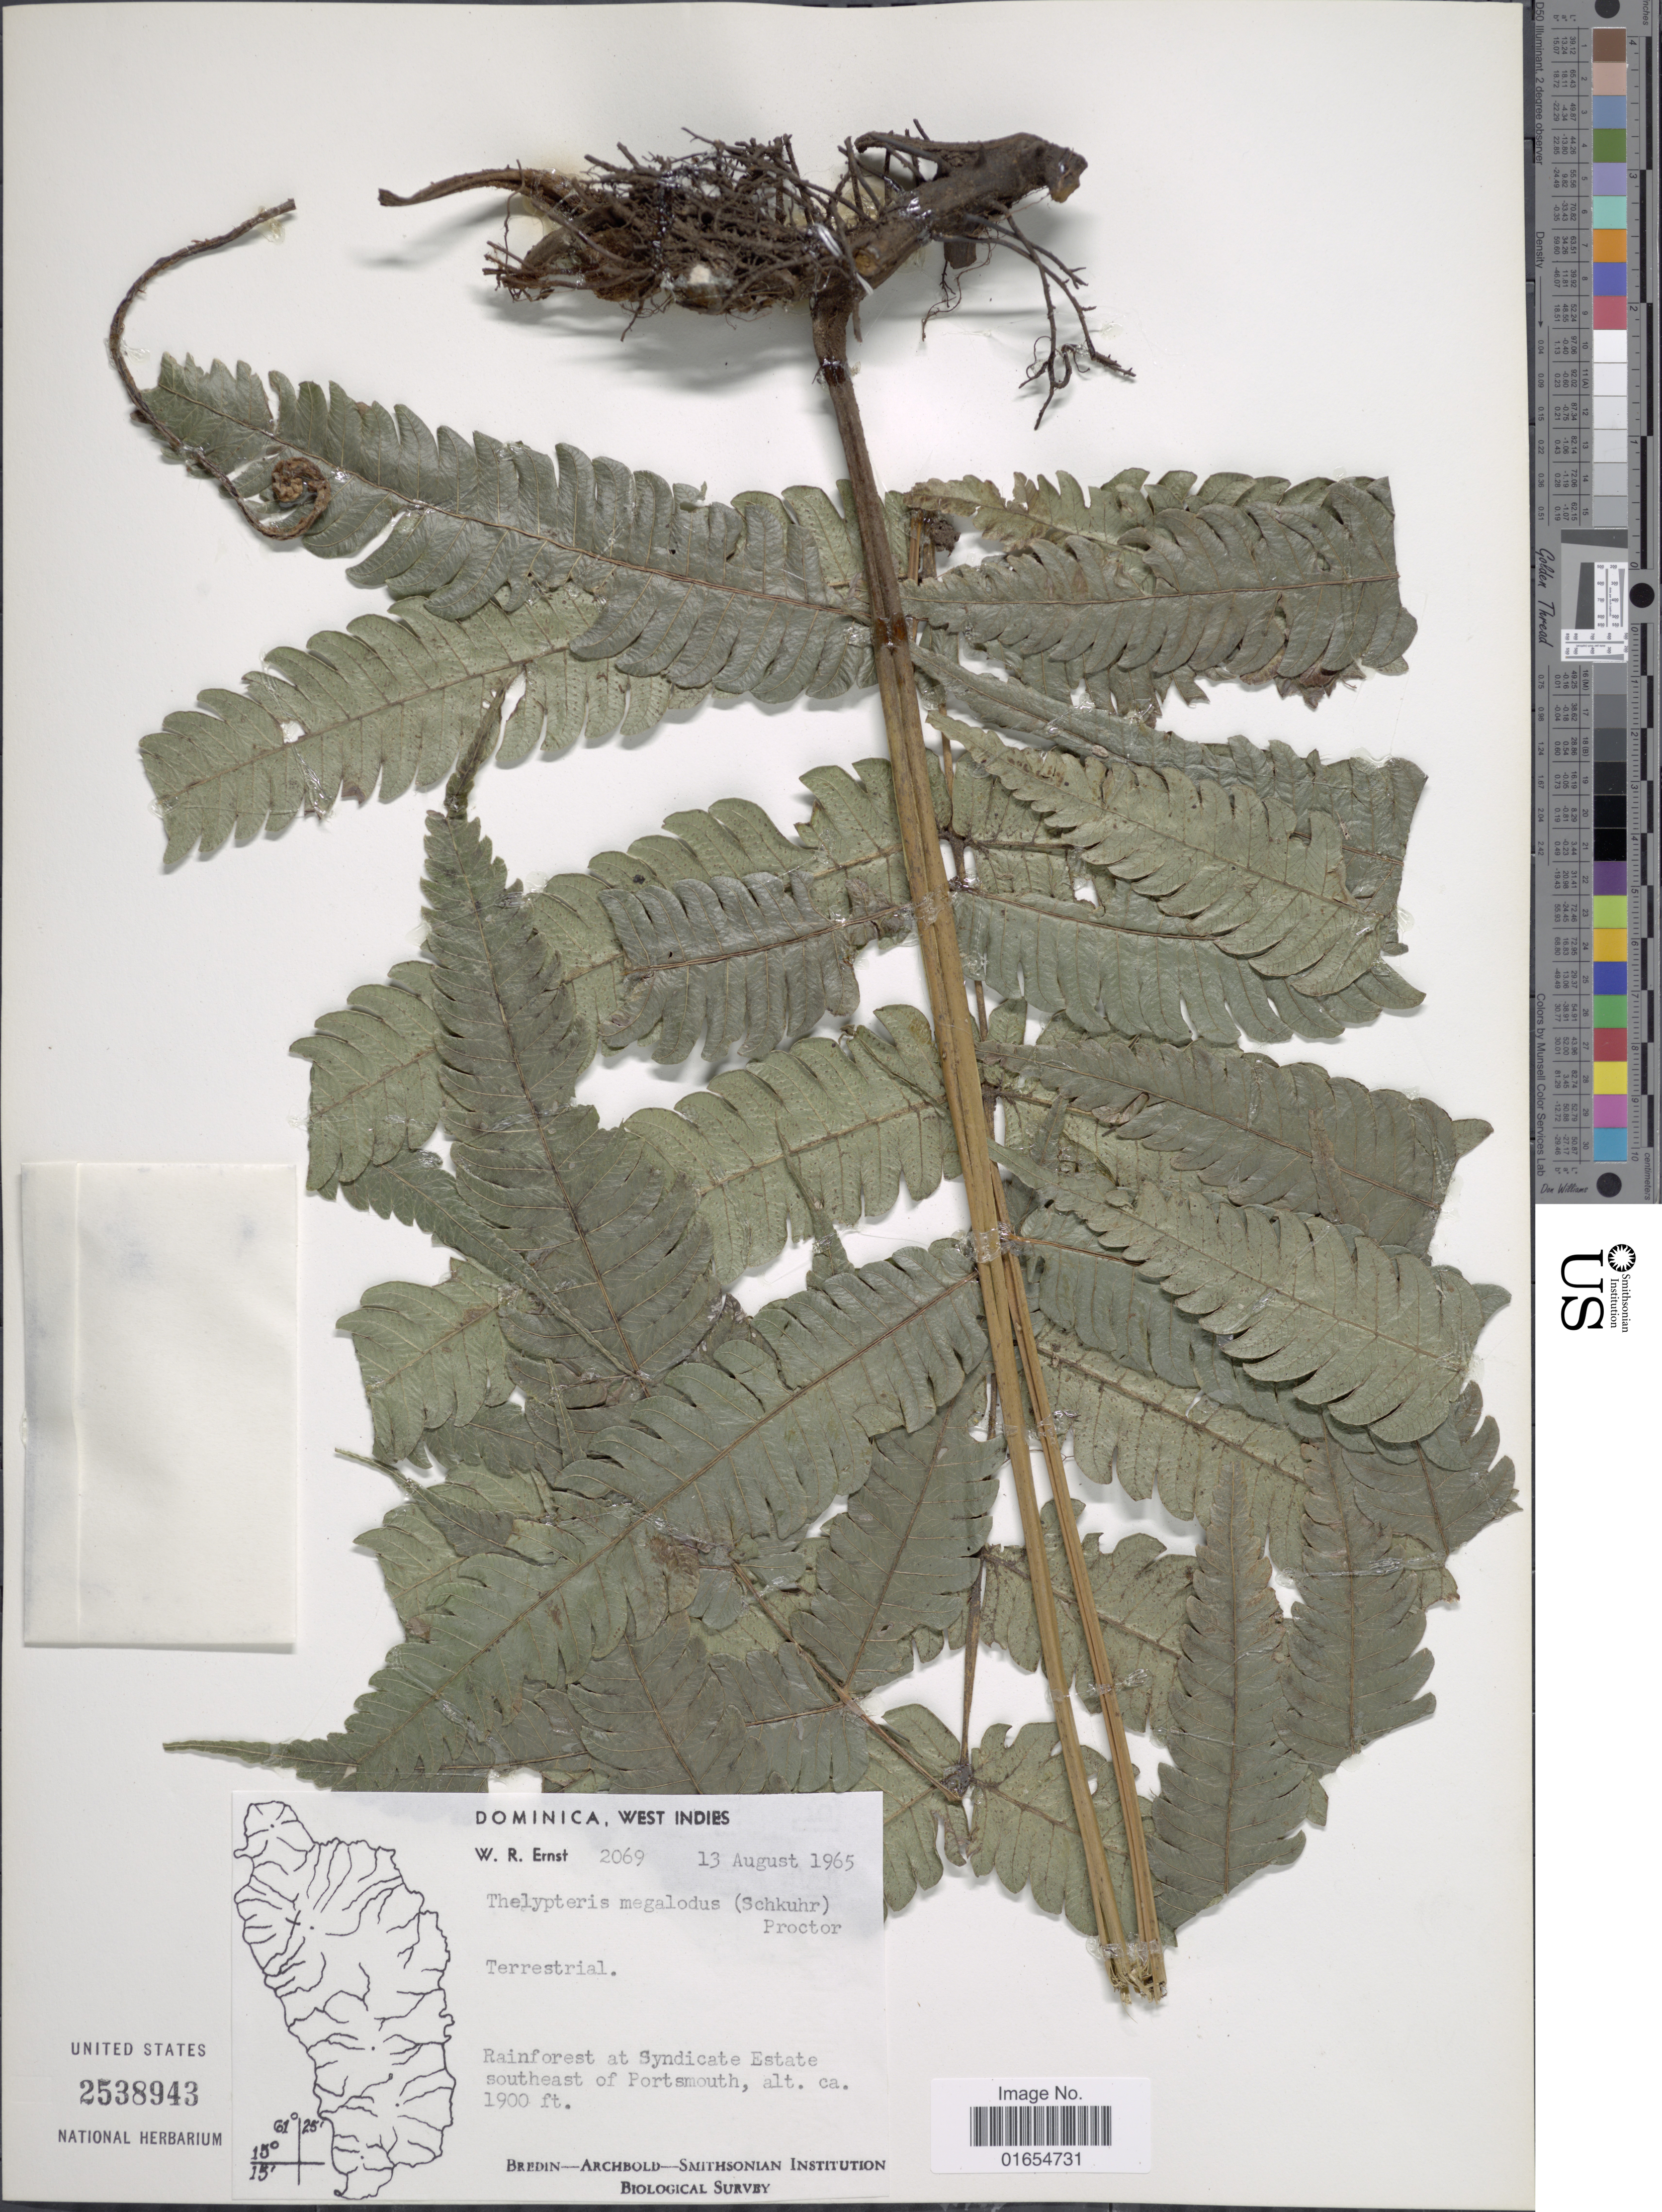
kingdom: Plantae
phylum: Tracheophyta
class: Polypodiopsida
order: Polypodiales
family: Thelypteridaceae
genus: Goniopteris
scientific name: Goniopteris pennata (Poir.) comb. nov., ined 2015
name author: (Poir.)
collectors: W. R. Ernst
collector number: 2069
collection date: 1965-08-13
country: Dominica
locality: Rainforest at Syndicate Estate southeast of Portsmouth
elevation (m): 579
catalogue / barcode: US 2538943